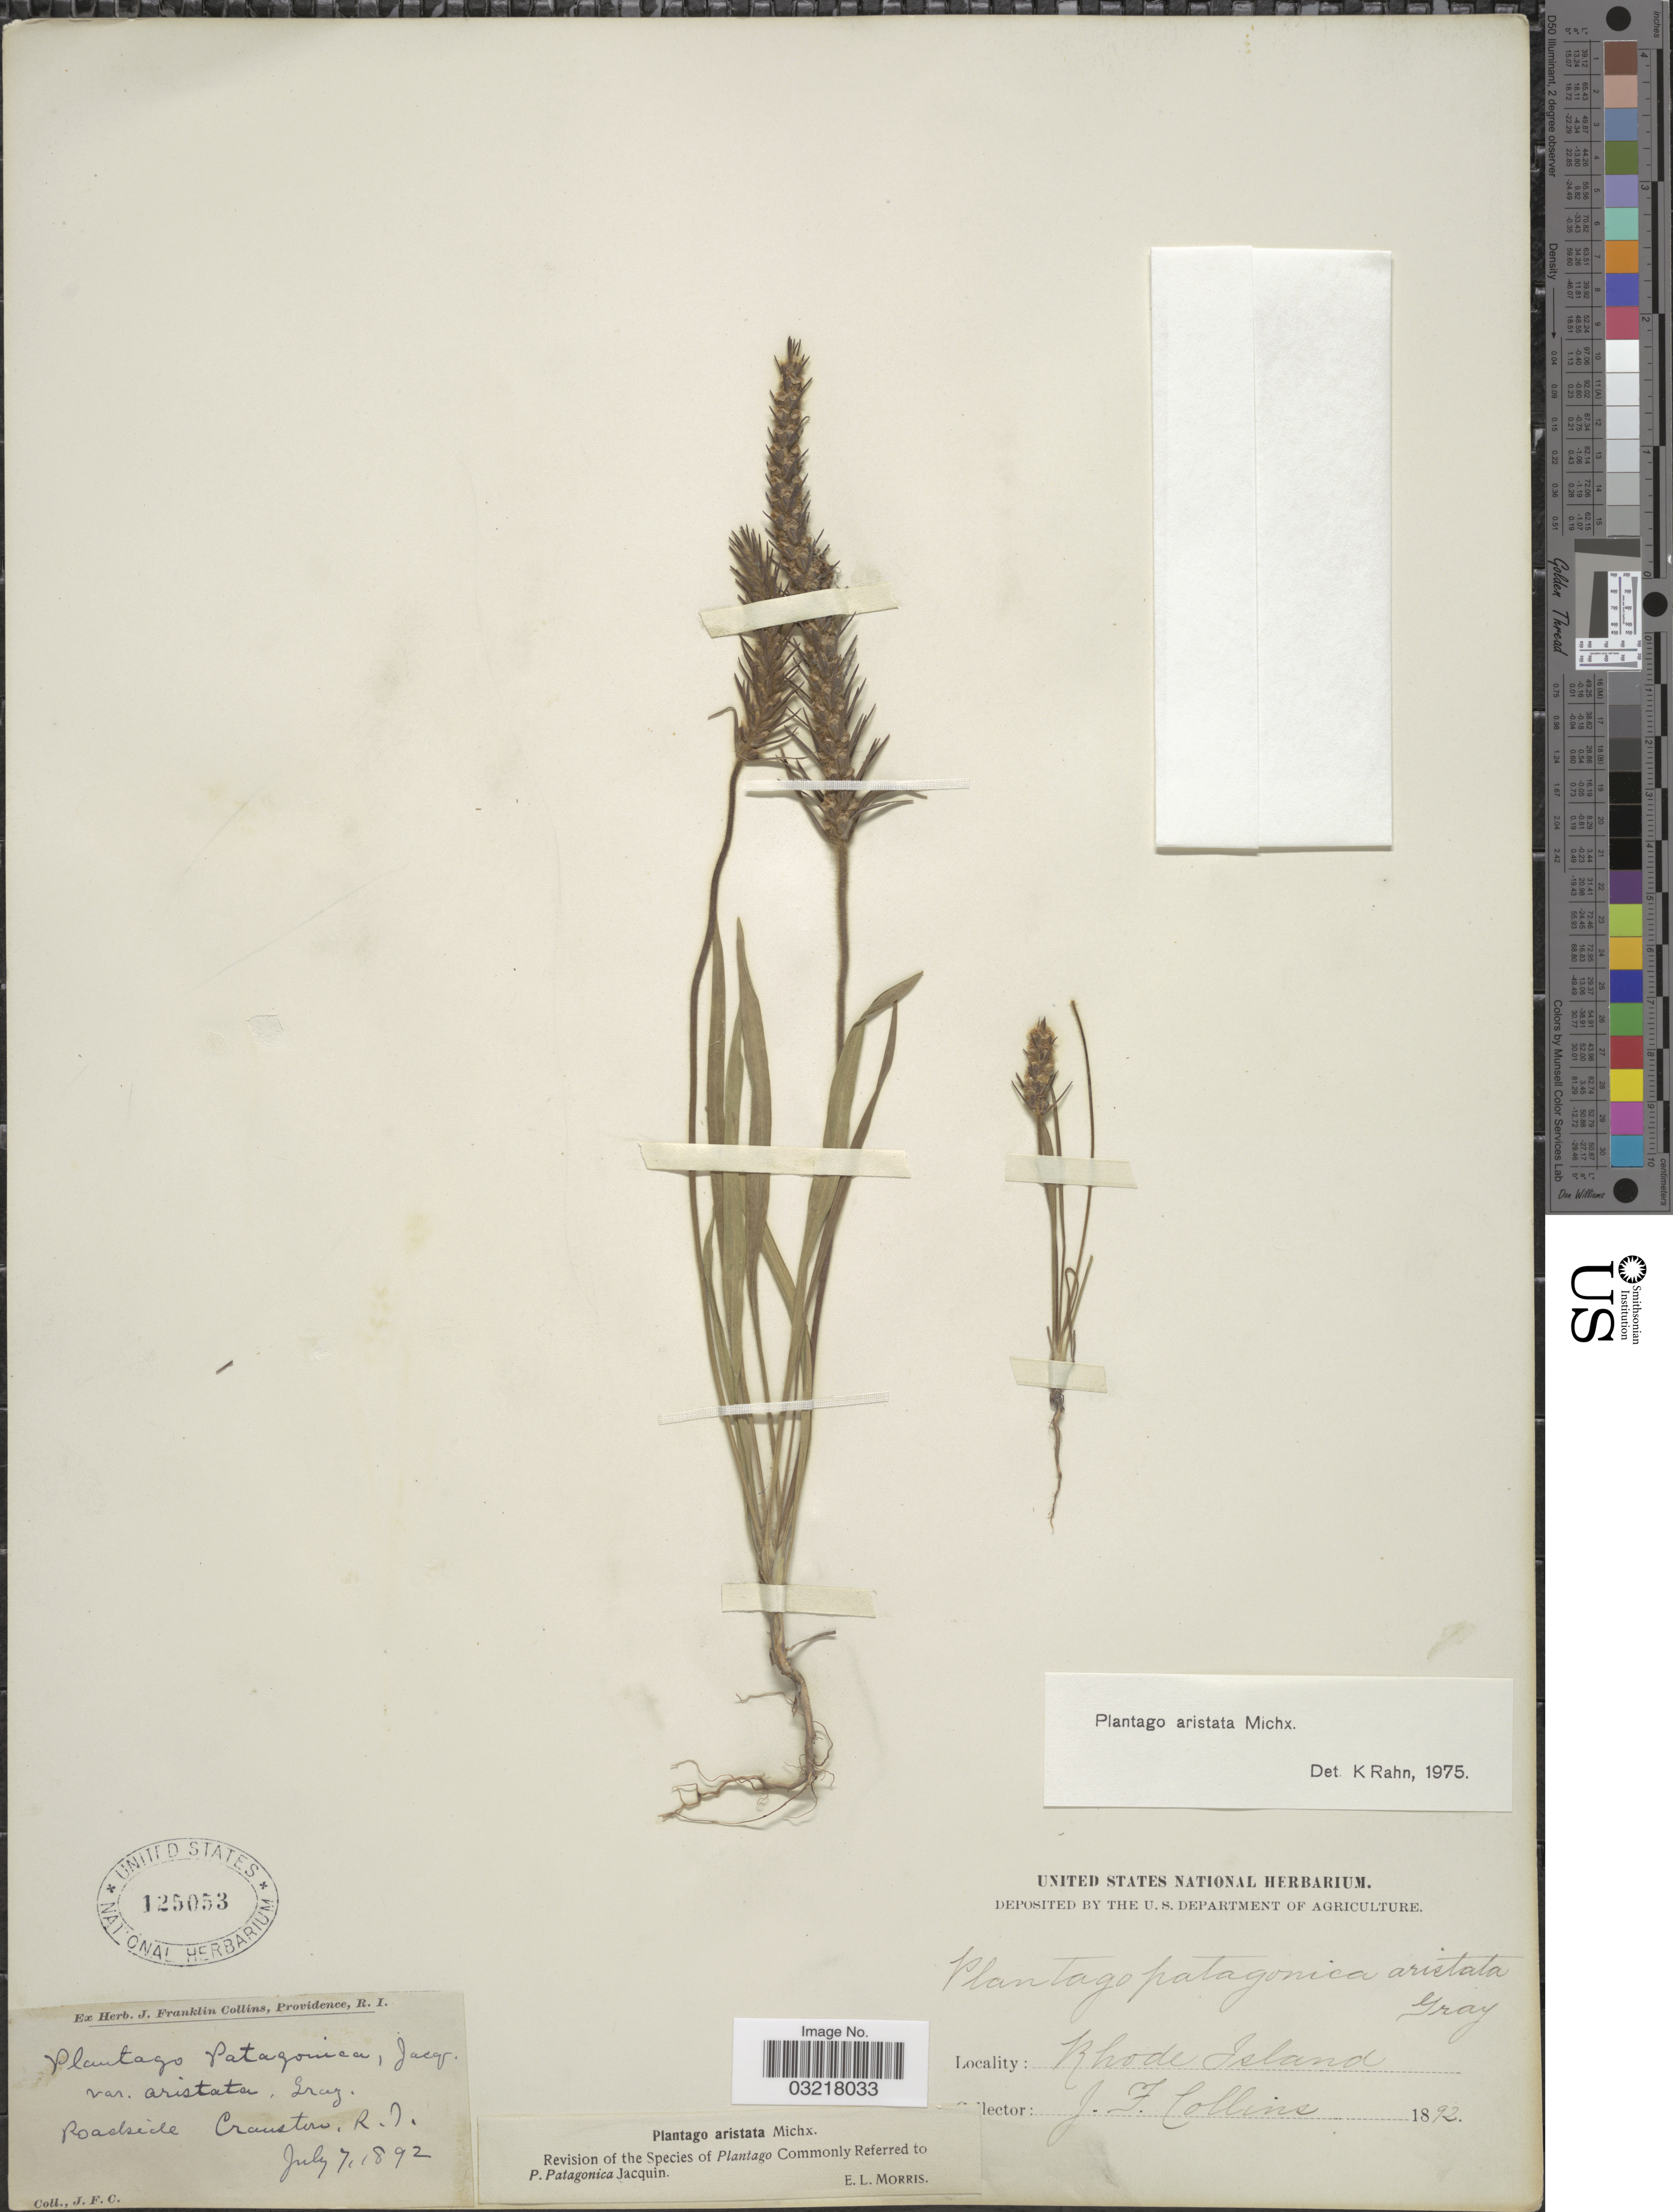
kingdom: Plantae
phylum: Tracheophyta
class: Magnoliopsida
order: Lamiales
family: Plantaginaceae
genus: Plantago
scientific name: Plantago aristata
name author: Michx.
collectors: J. Collins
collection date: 1892-07-07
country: United States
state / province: Rhode Island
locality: Roadside Cranston, R.I.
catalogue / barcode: US 125053